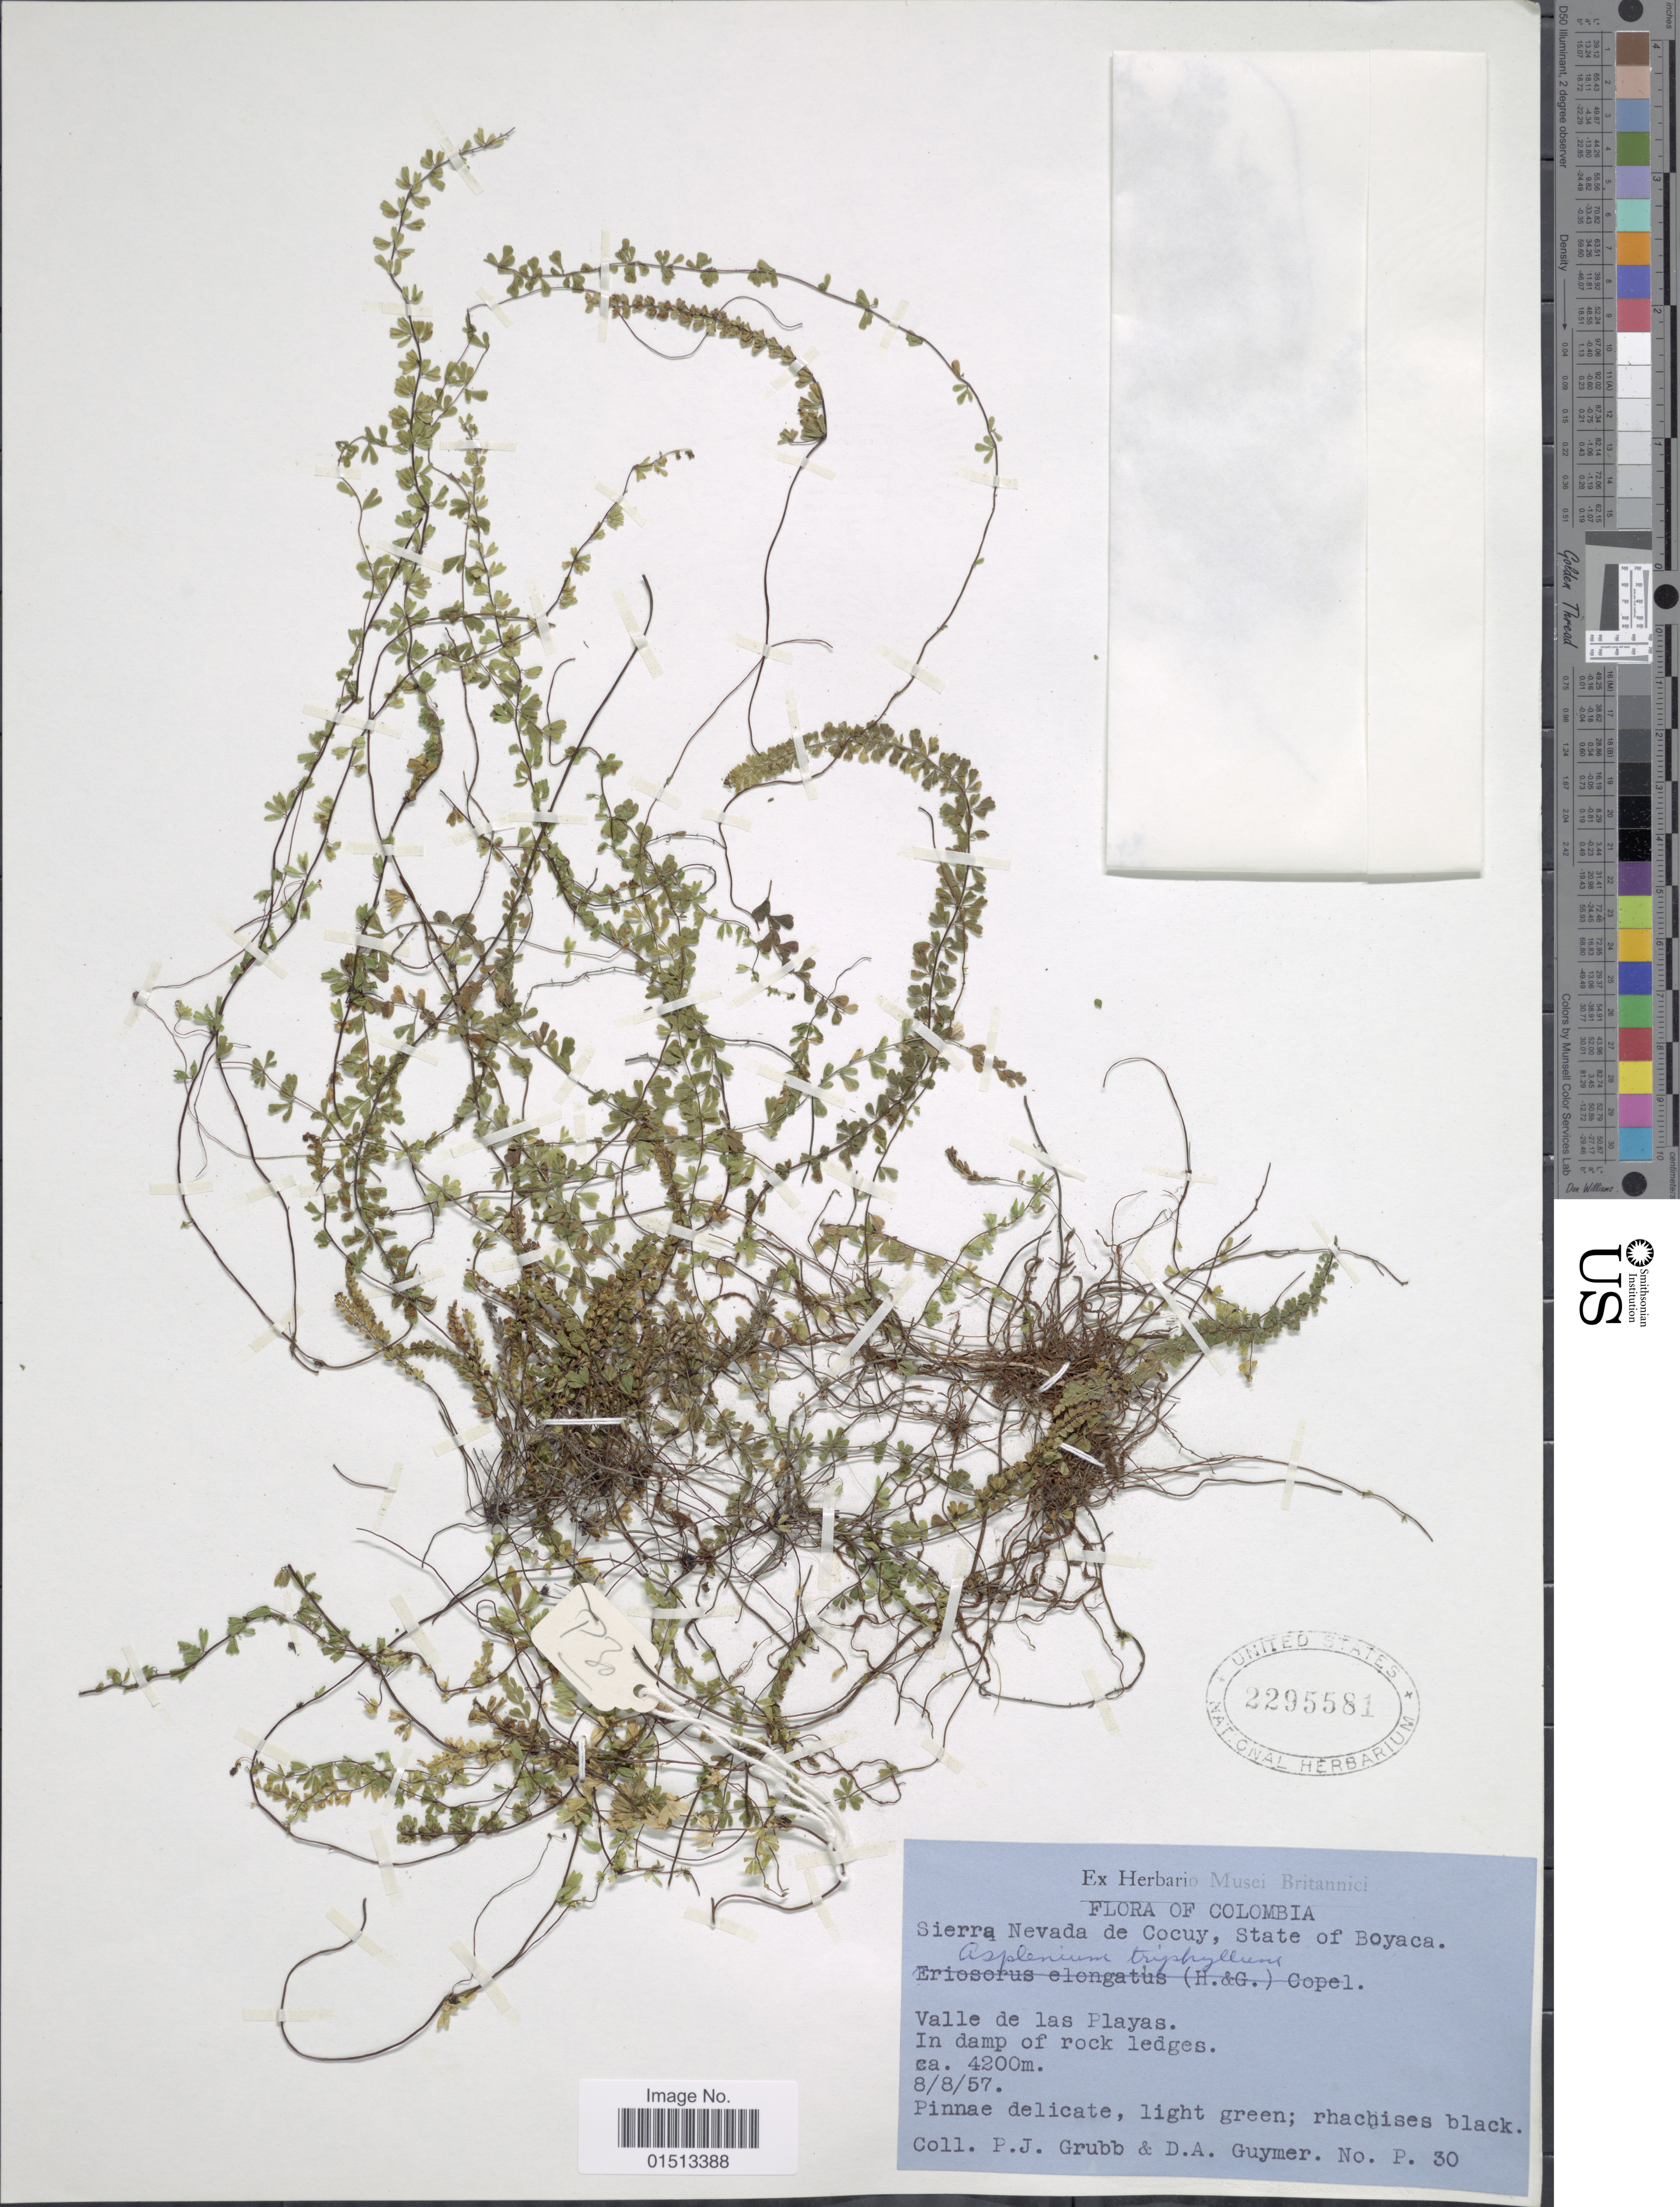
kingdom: Plantae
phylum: Tracheophyta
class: Polypodiopsida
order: Polypodiales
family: Aspleniaceae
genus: Asplenium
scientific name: Asplenium triphyllum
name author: C. Presl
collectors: P. J. Grubb & D. Guymer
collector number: P.30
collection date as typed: Transcribed d/m/y: 8/8/57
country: Colombia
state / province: Boyacá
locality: Sierra Nevada de Cocuy, Valle de las Playas.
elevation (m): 4200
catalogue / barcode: US 2295581